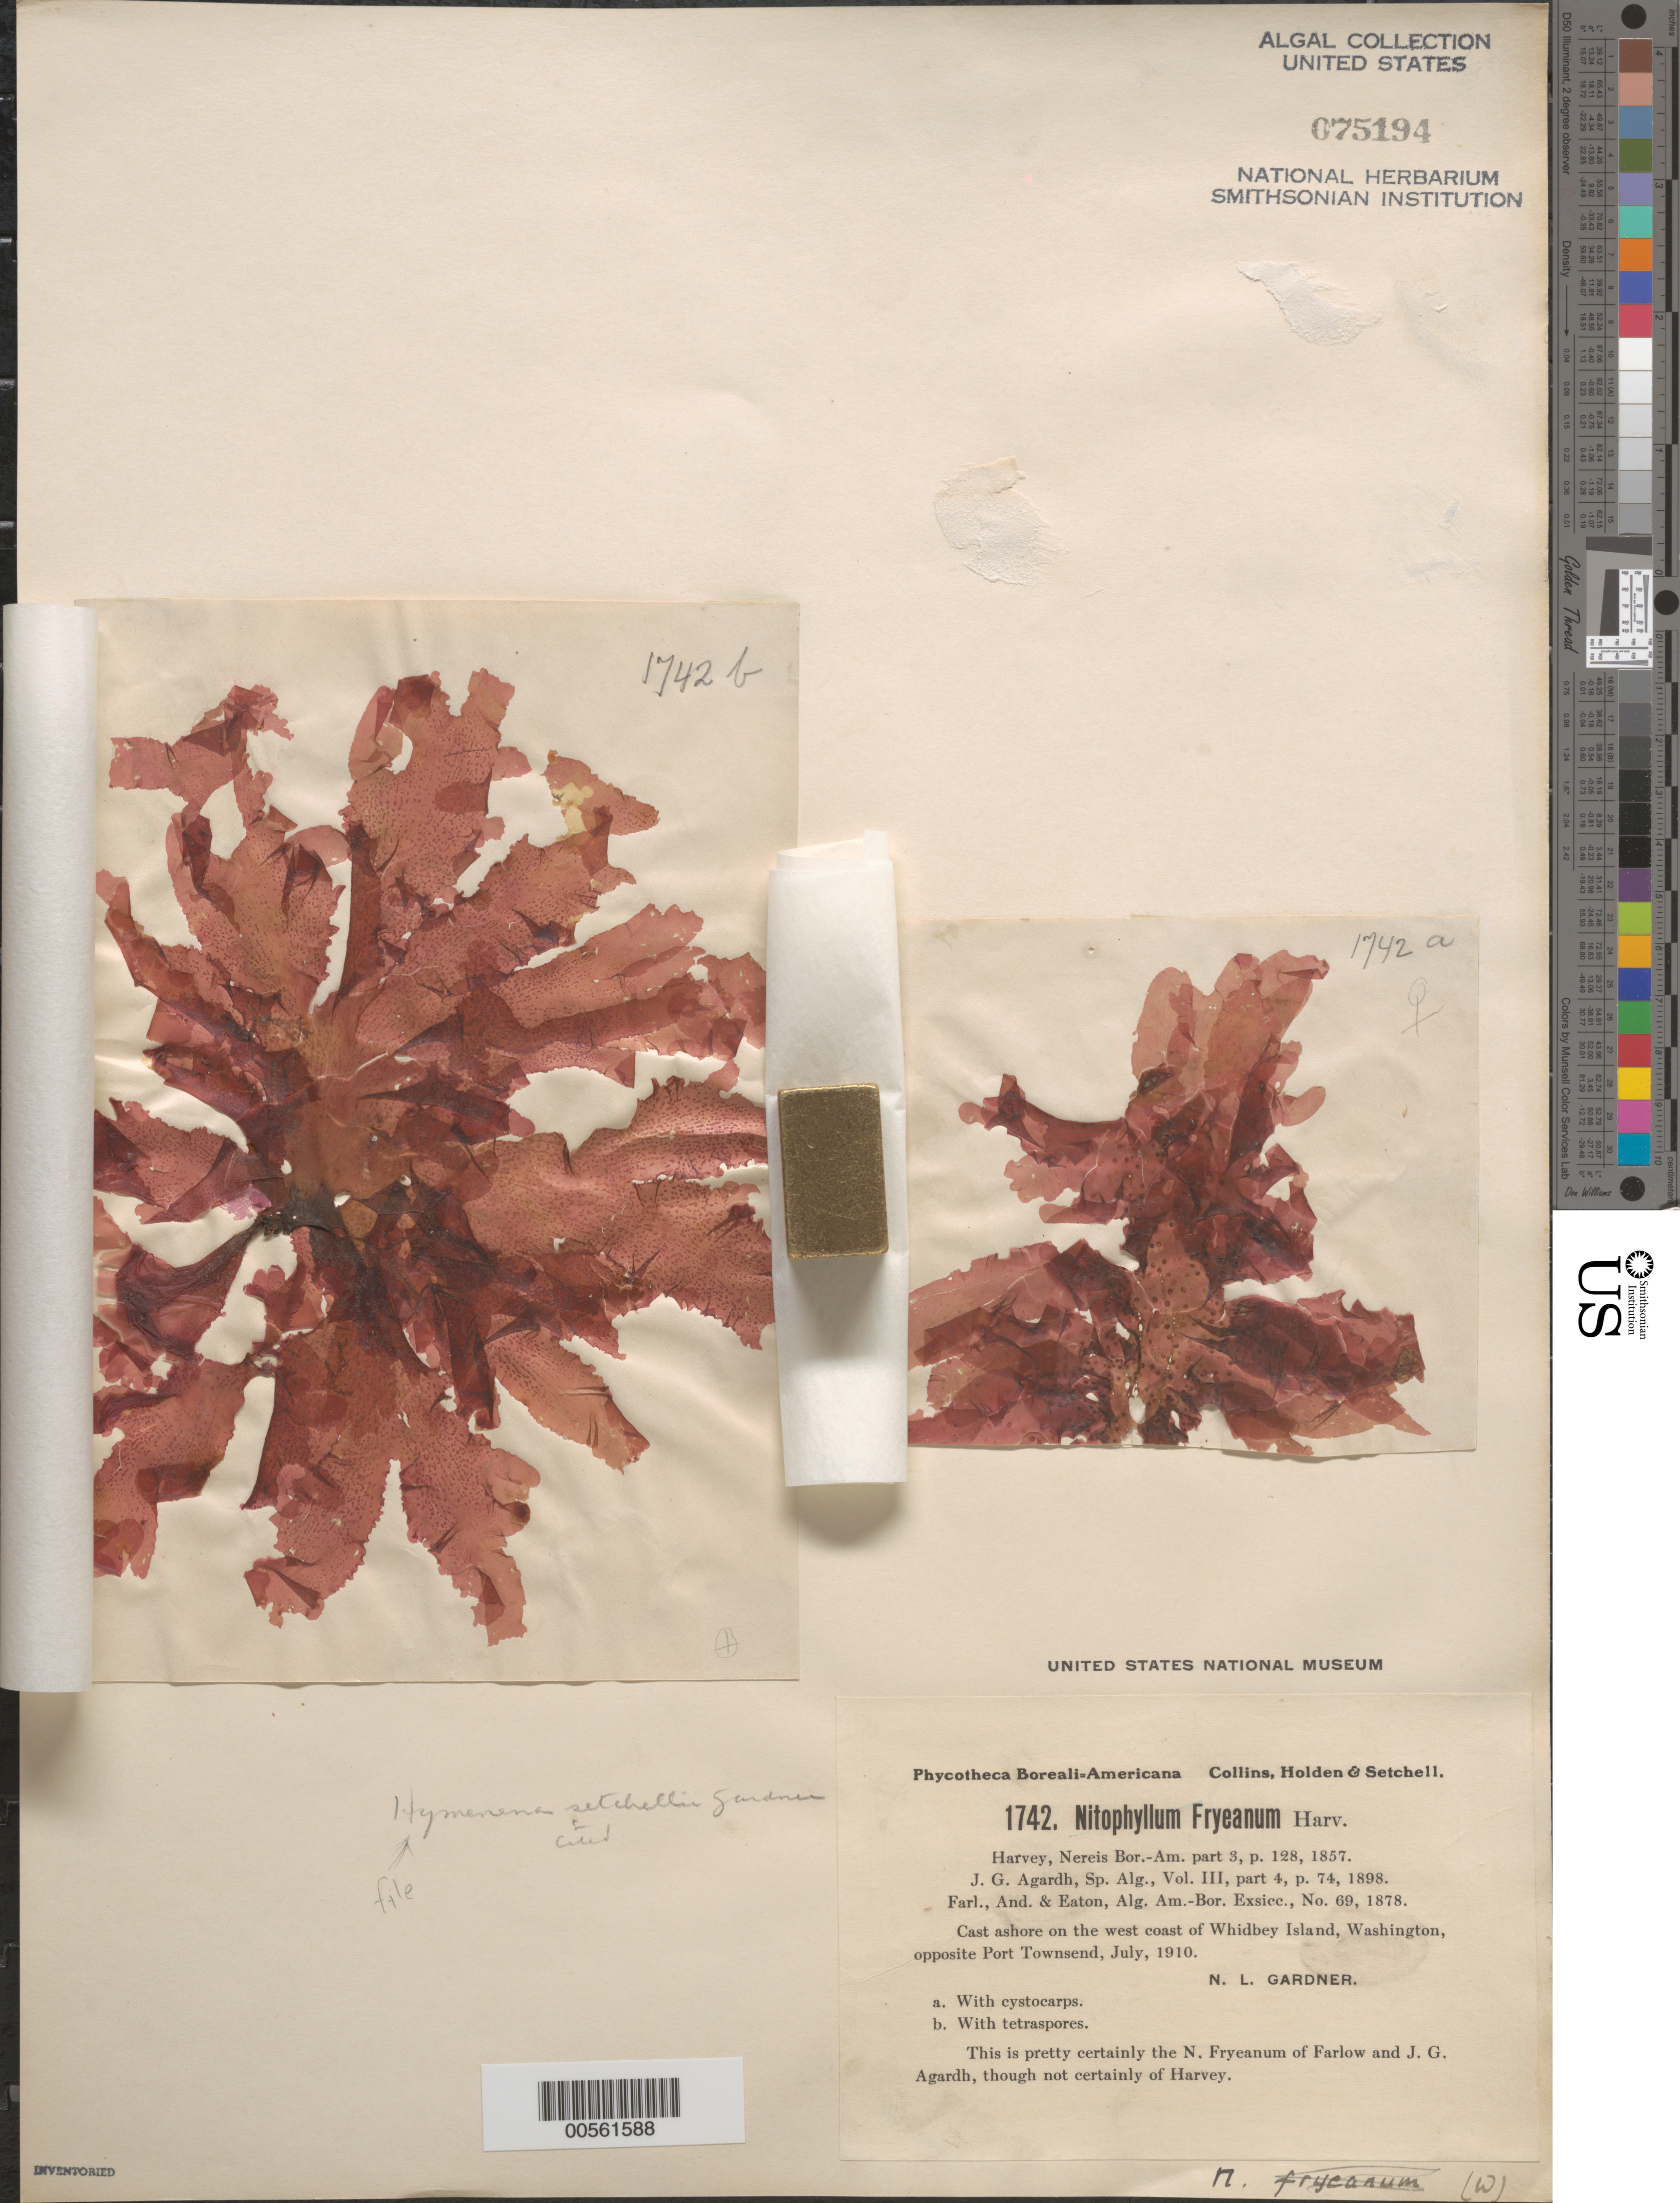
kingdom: Plantae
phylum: Rhodophyta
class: Florideophyceae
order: Ceramiales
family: Delesseriaceae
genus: Hymenena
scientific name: Hymenena setchellii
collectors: N. Gardner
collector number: PB-A 1742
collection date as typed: Jul 1910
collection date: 1910-07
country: United States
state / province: Washington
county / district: Island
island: Whidbey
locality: Opposite Port Townsend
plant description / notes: Collins, Holden & Setchell, Phycotheca Boreali-Americana, as Nitophyllum fryeanum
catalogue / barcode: US 75194